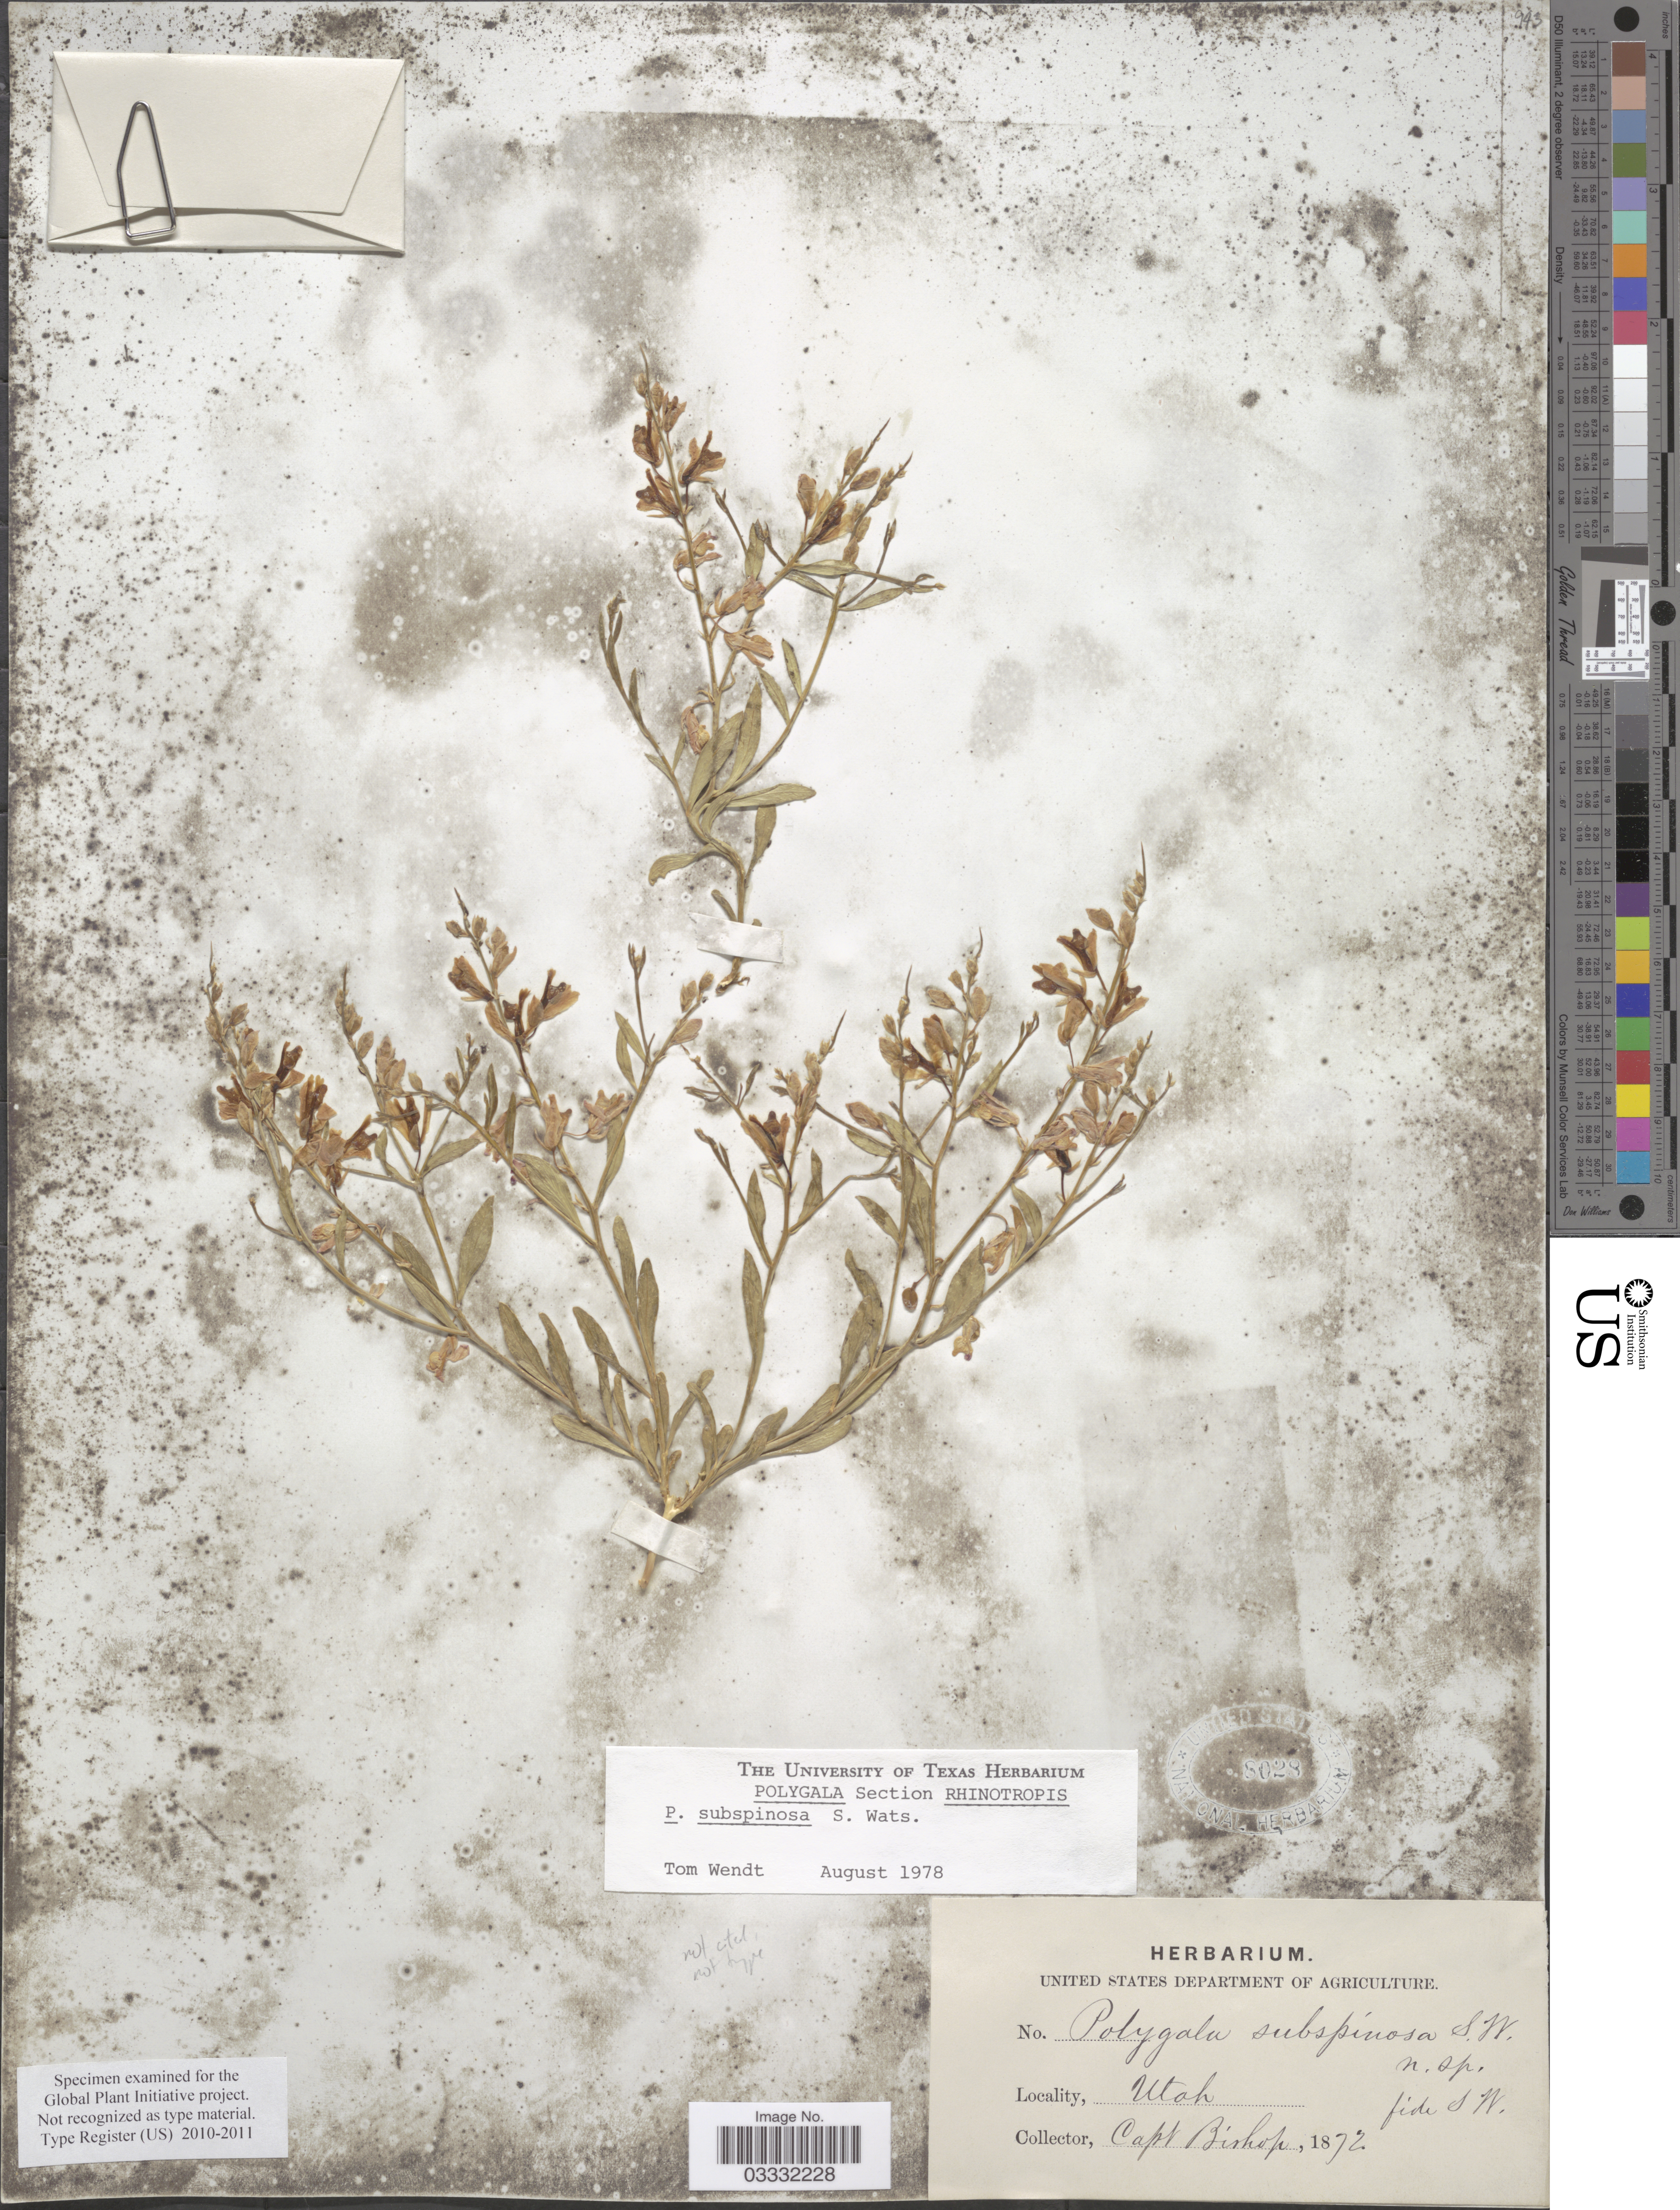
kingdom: Plantae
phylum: Tracheophyta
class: Magnoliopsida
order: Fabales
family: Polygalaceae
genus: Rhinotropis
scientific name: Rhinotropis subspinosa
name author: (S. Watson) J.R. Abbott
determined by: Strong, Mark T., (BOT), Smithsonian Institution - National Museum of Natural History (UNITED STATES)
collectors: F. M. Bishop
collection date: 1872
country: United States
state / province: Utah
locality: Fide SW. [unsure placement]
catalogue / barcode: US 8028